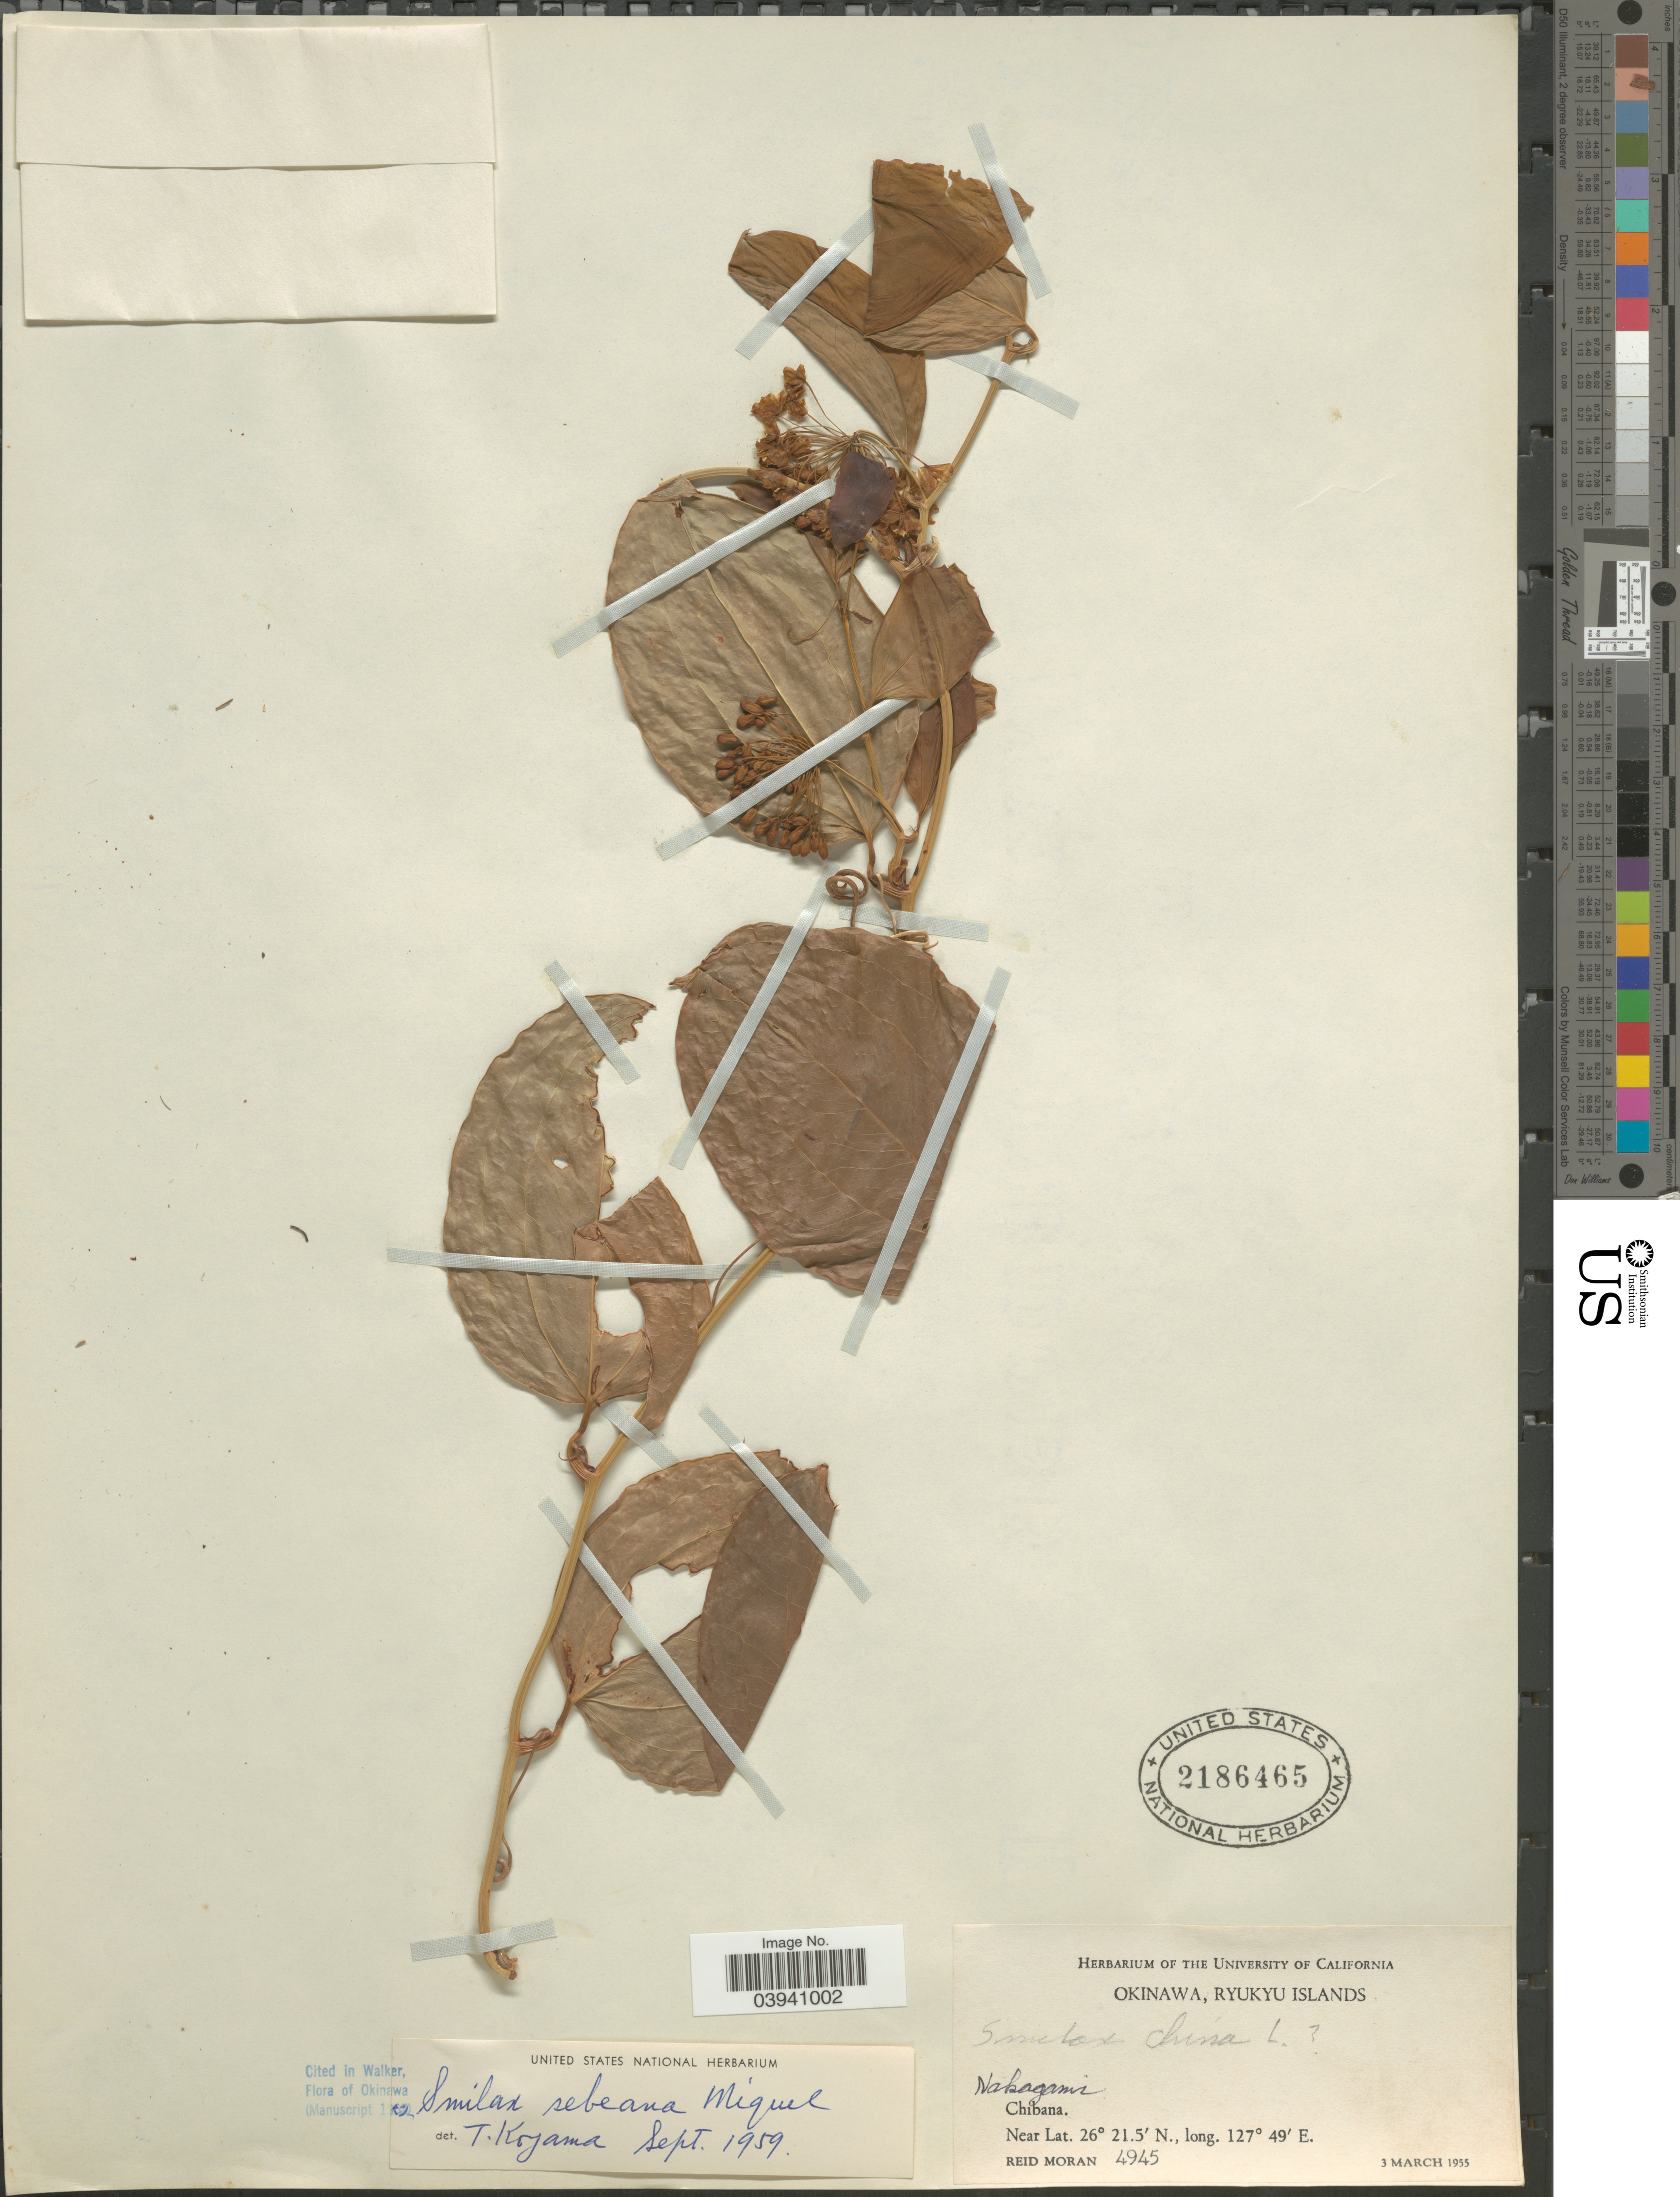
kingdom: Plantae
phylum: Tracheophyta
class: Liliopsida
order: Liliales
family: Smilacaceae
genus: Smilax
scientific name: Smilax sebeana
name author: Miq.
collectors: R. Moran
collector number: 4945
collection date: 1955-03-03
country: Japan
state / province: Okinawa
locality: Ryukyu Islands. Nakagami. Chibana.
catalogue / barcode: US 2186465